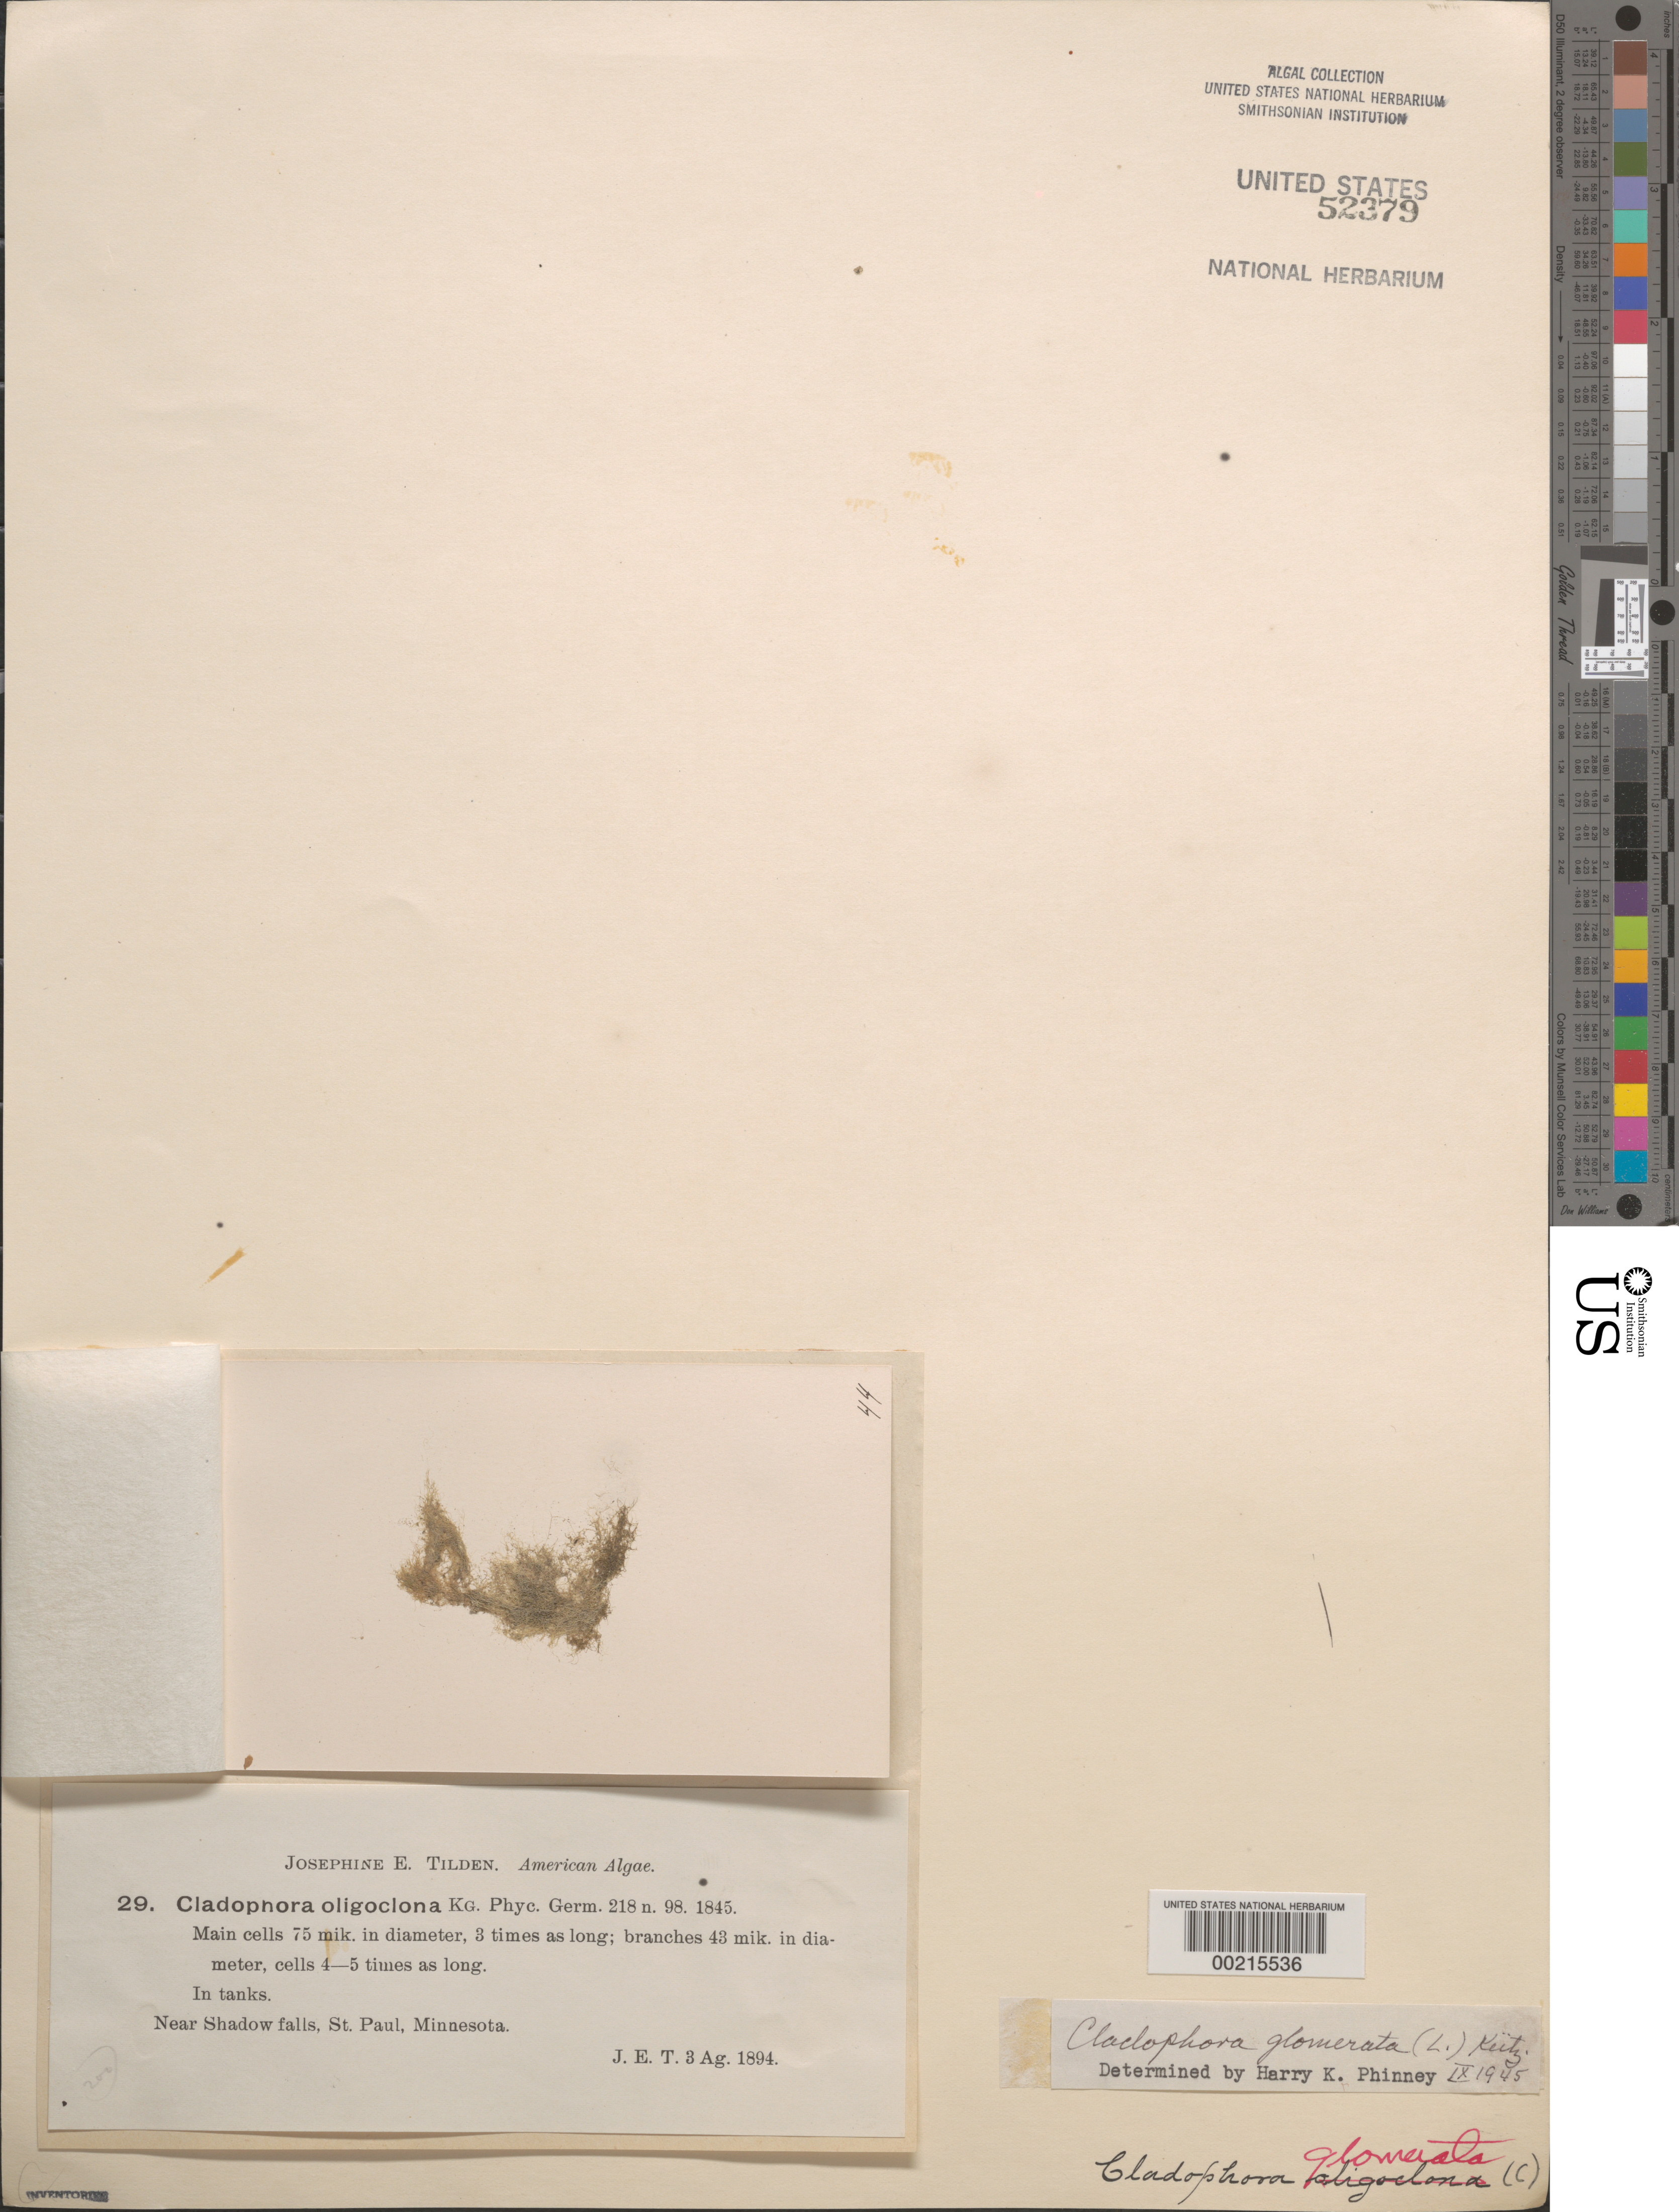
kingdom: Plantae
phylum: Chlorophyta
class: Ulvophyceae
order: Cladophorales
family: Cladophoraceae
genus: Cladophora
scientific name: Cladophora glomerata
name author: (L.) Kütz.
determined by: Phinney, H. K.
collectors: J. E. Tilden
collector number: JET 29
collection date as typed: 03 Aug 1894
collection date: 1894-08-03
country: United States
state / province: Minnesota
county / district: Ramsey County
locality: St. Paul, near Shadow Falls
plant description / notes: Tilden, American Algae, as Cladophora oligoclona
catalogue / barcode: US 52379